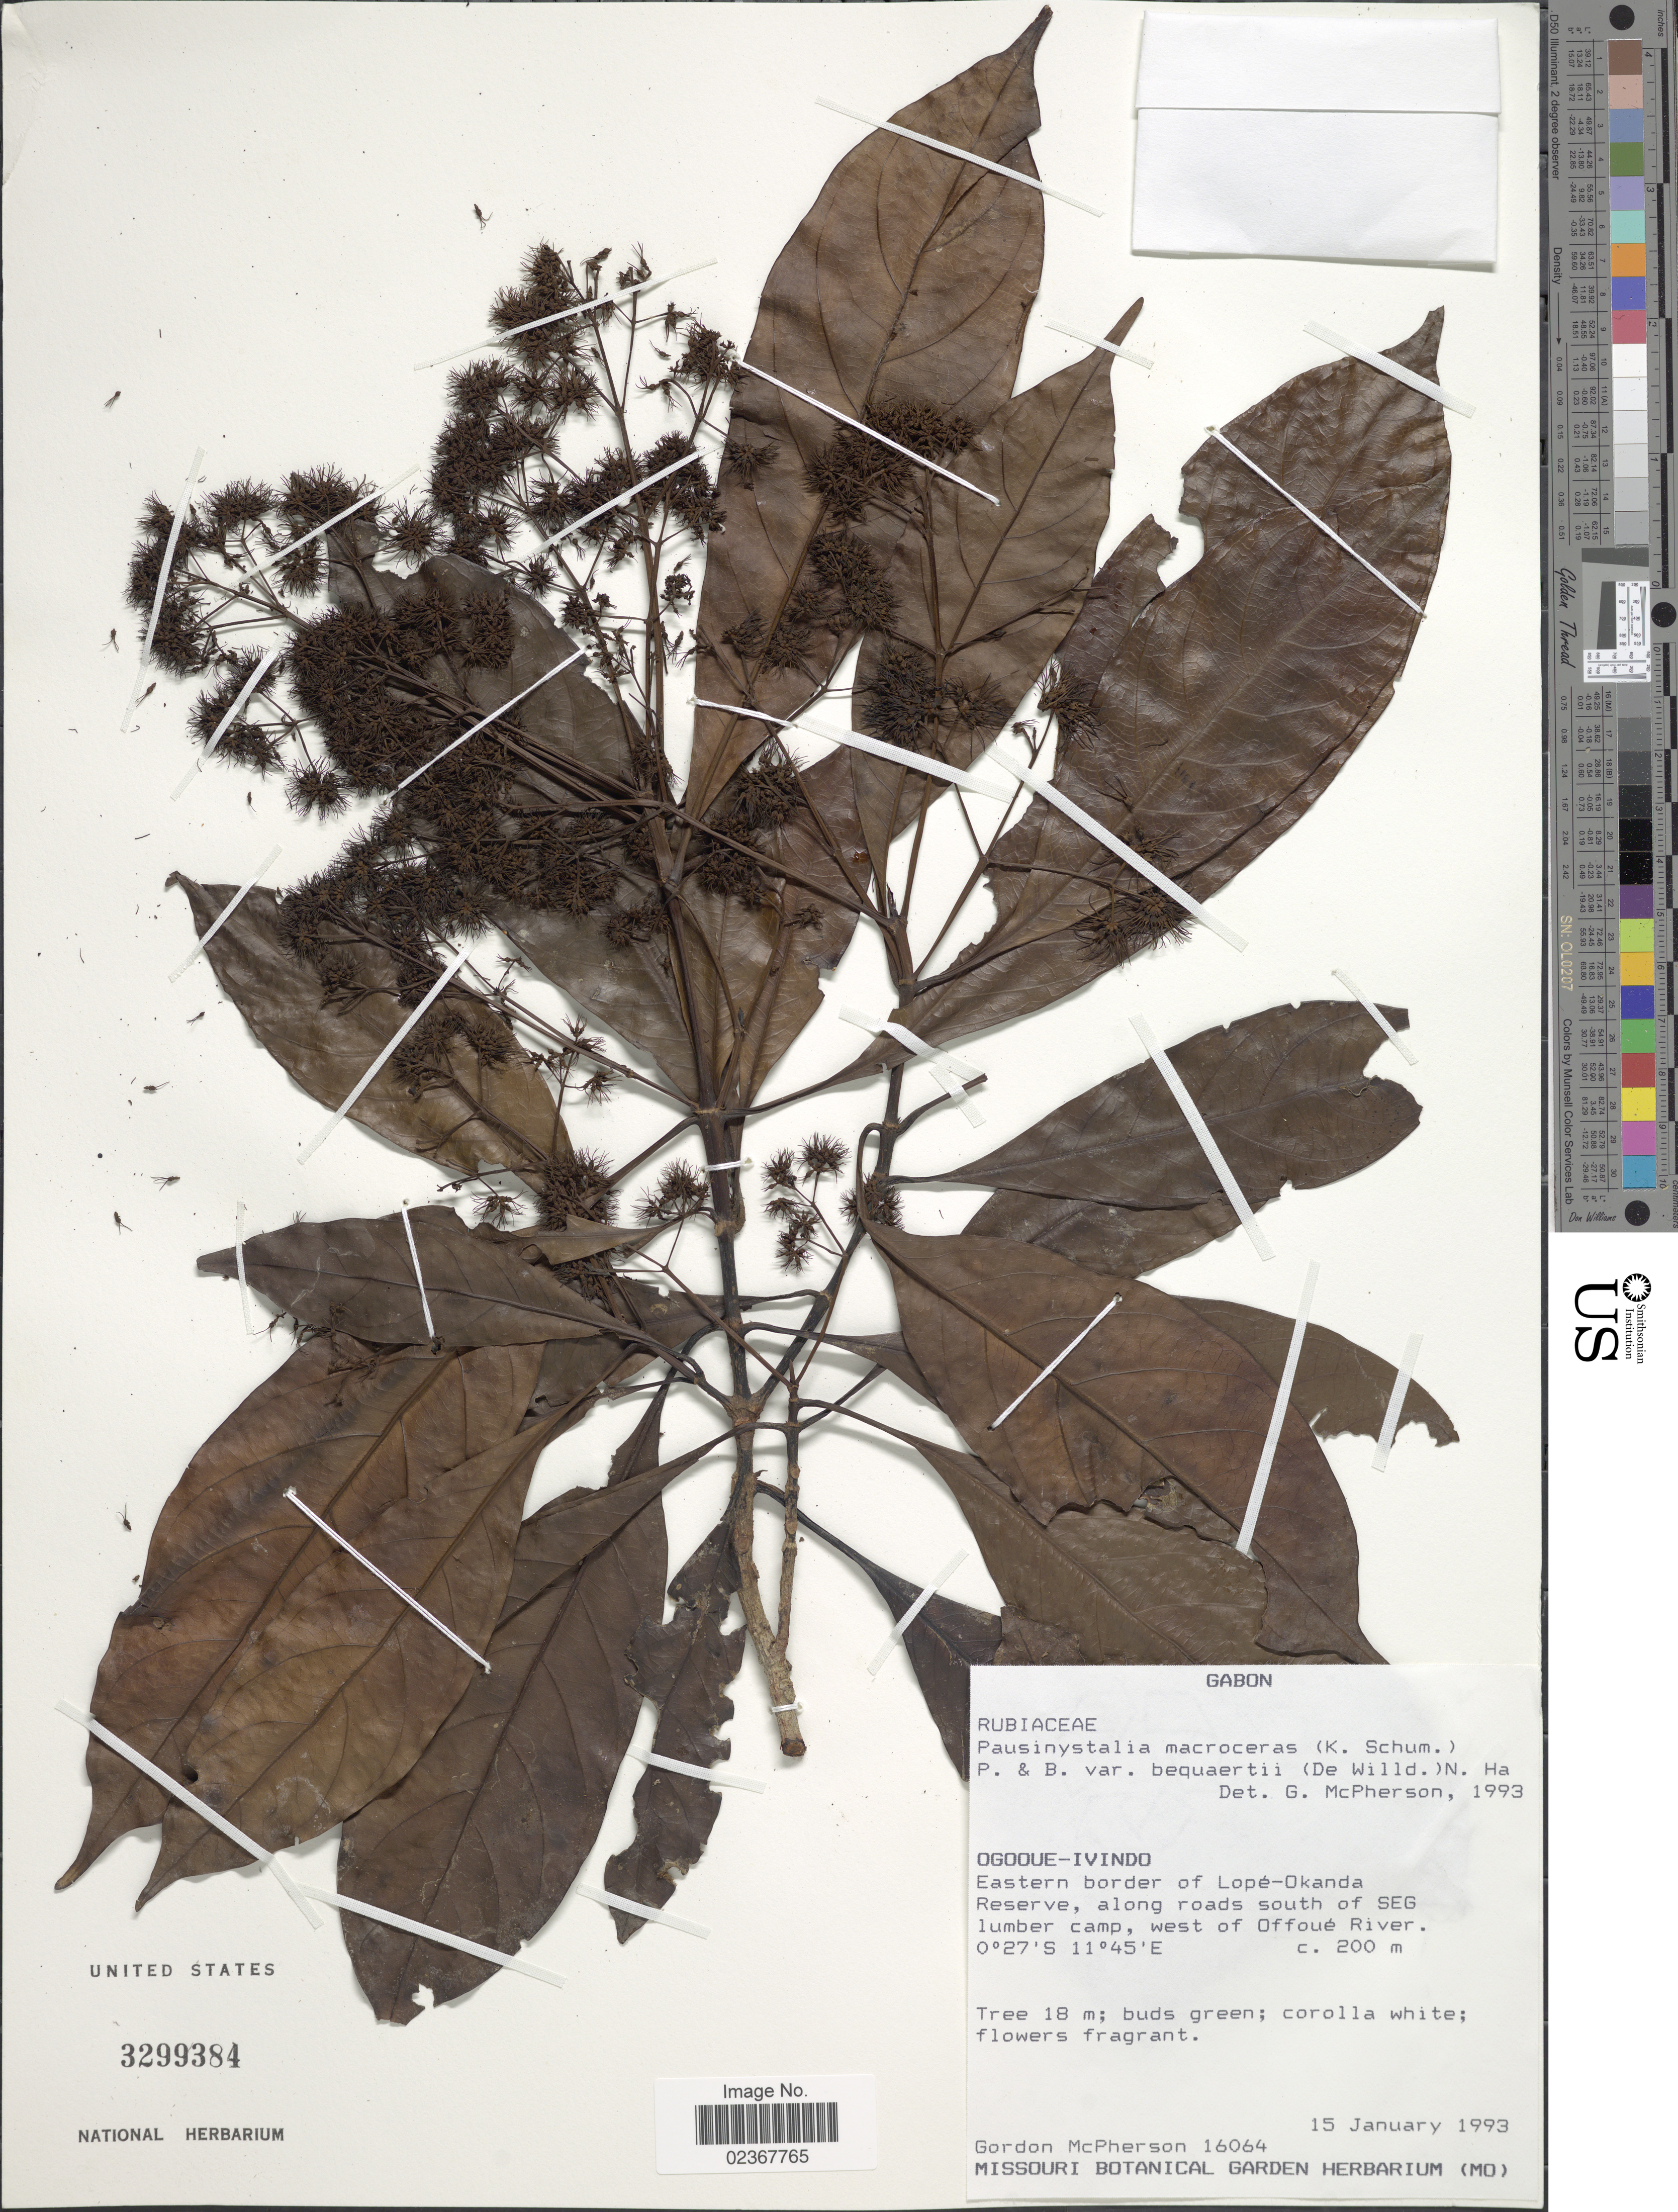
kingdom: Plantae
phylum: Tracheophyta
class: Magnoliopsida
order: Gentianales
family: Rubiaceae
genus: Pausinystalia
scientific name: Pausinystalia macroceras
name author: (K. Schum.) Pierre ex Beille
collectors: G. D. McPherson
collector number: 16064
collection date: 1993-01-15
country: Gabon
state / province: Ogooue-Ivindo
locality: Eastern border of Lope-Okanda. Reserve, along roads south of SEG lumber camp, west of Offoue River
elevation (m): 200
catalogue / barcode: US 3299384